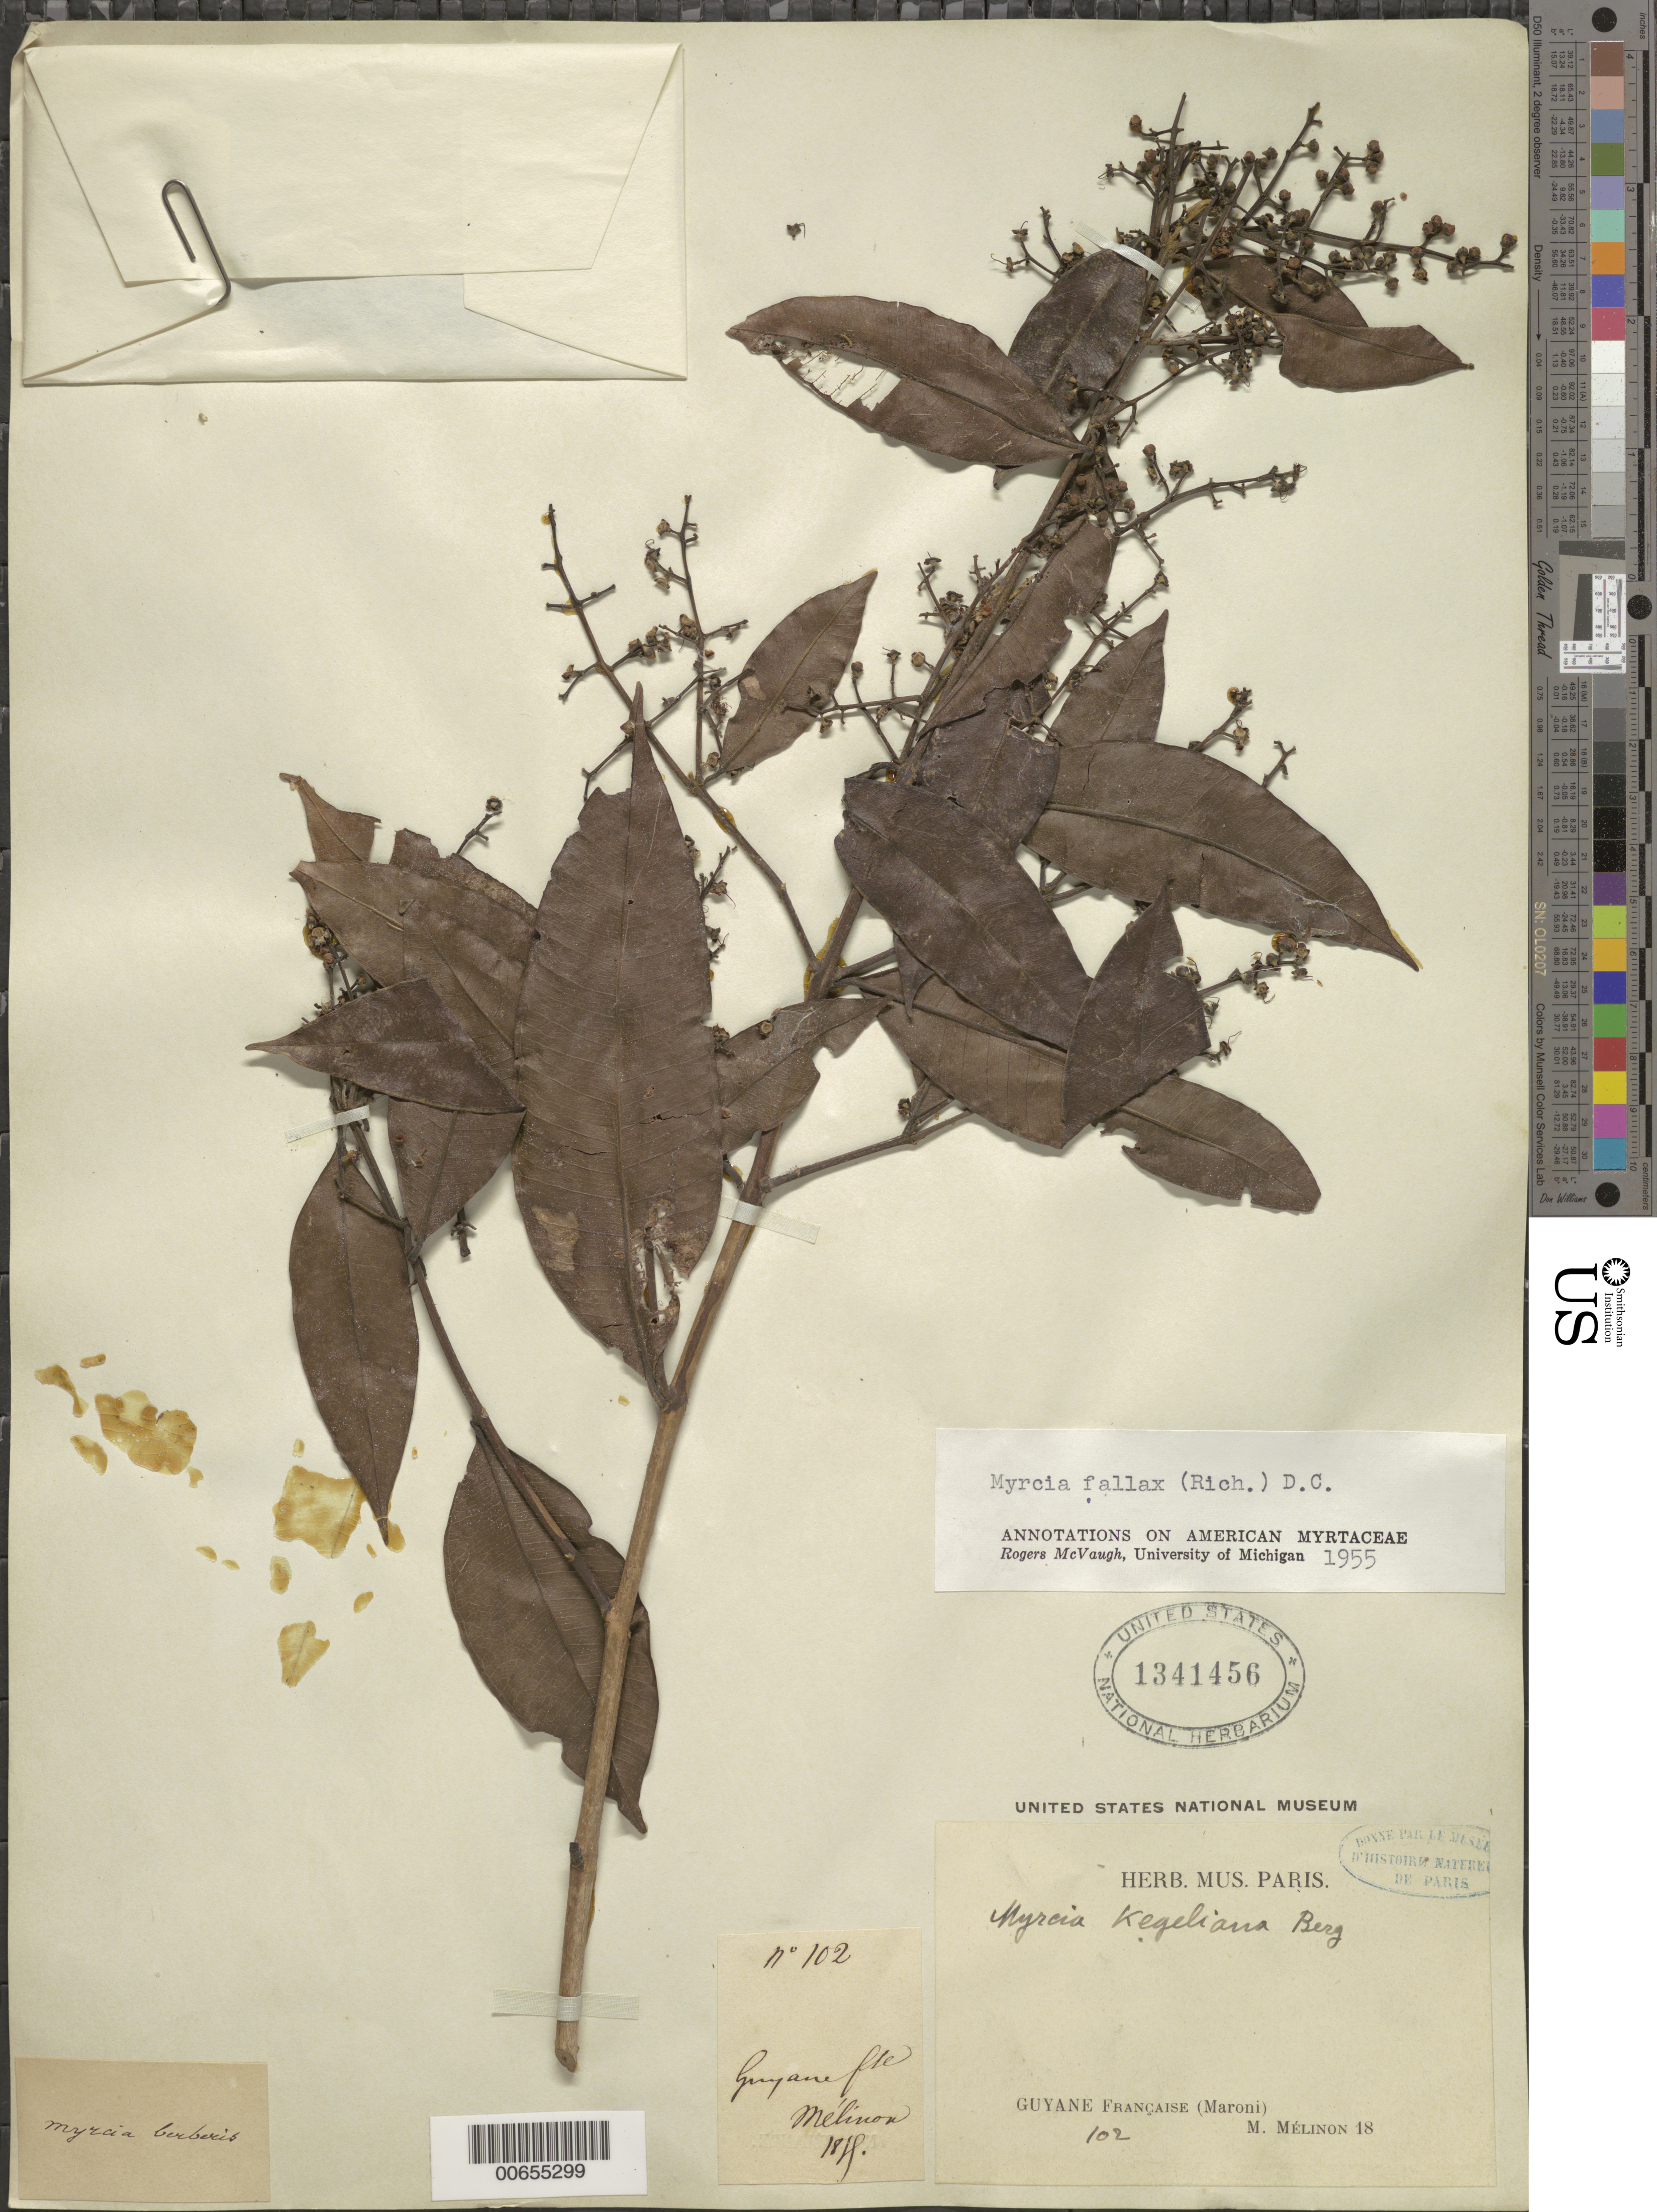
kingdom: Plantae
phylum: Tracheophyta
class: Magnoliopsida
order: Myrtales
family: Myrtaceae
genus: Myrcia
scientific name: Myrcia fallax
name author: (Rich.) DC.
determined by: McVaugh, R.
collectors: E. Mélinon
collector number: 102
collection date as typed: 1854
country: French Guiana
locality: Maroni R.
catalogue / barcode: US 1341456